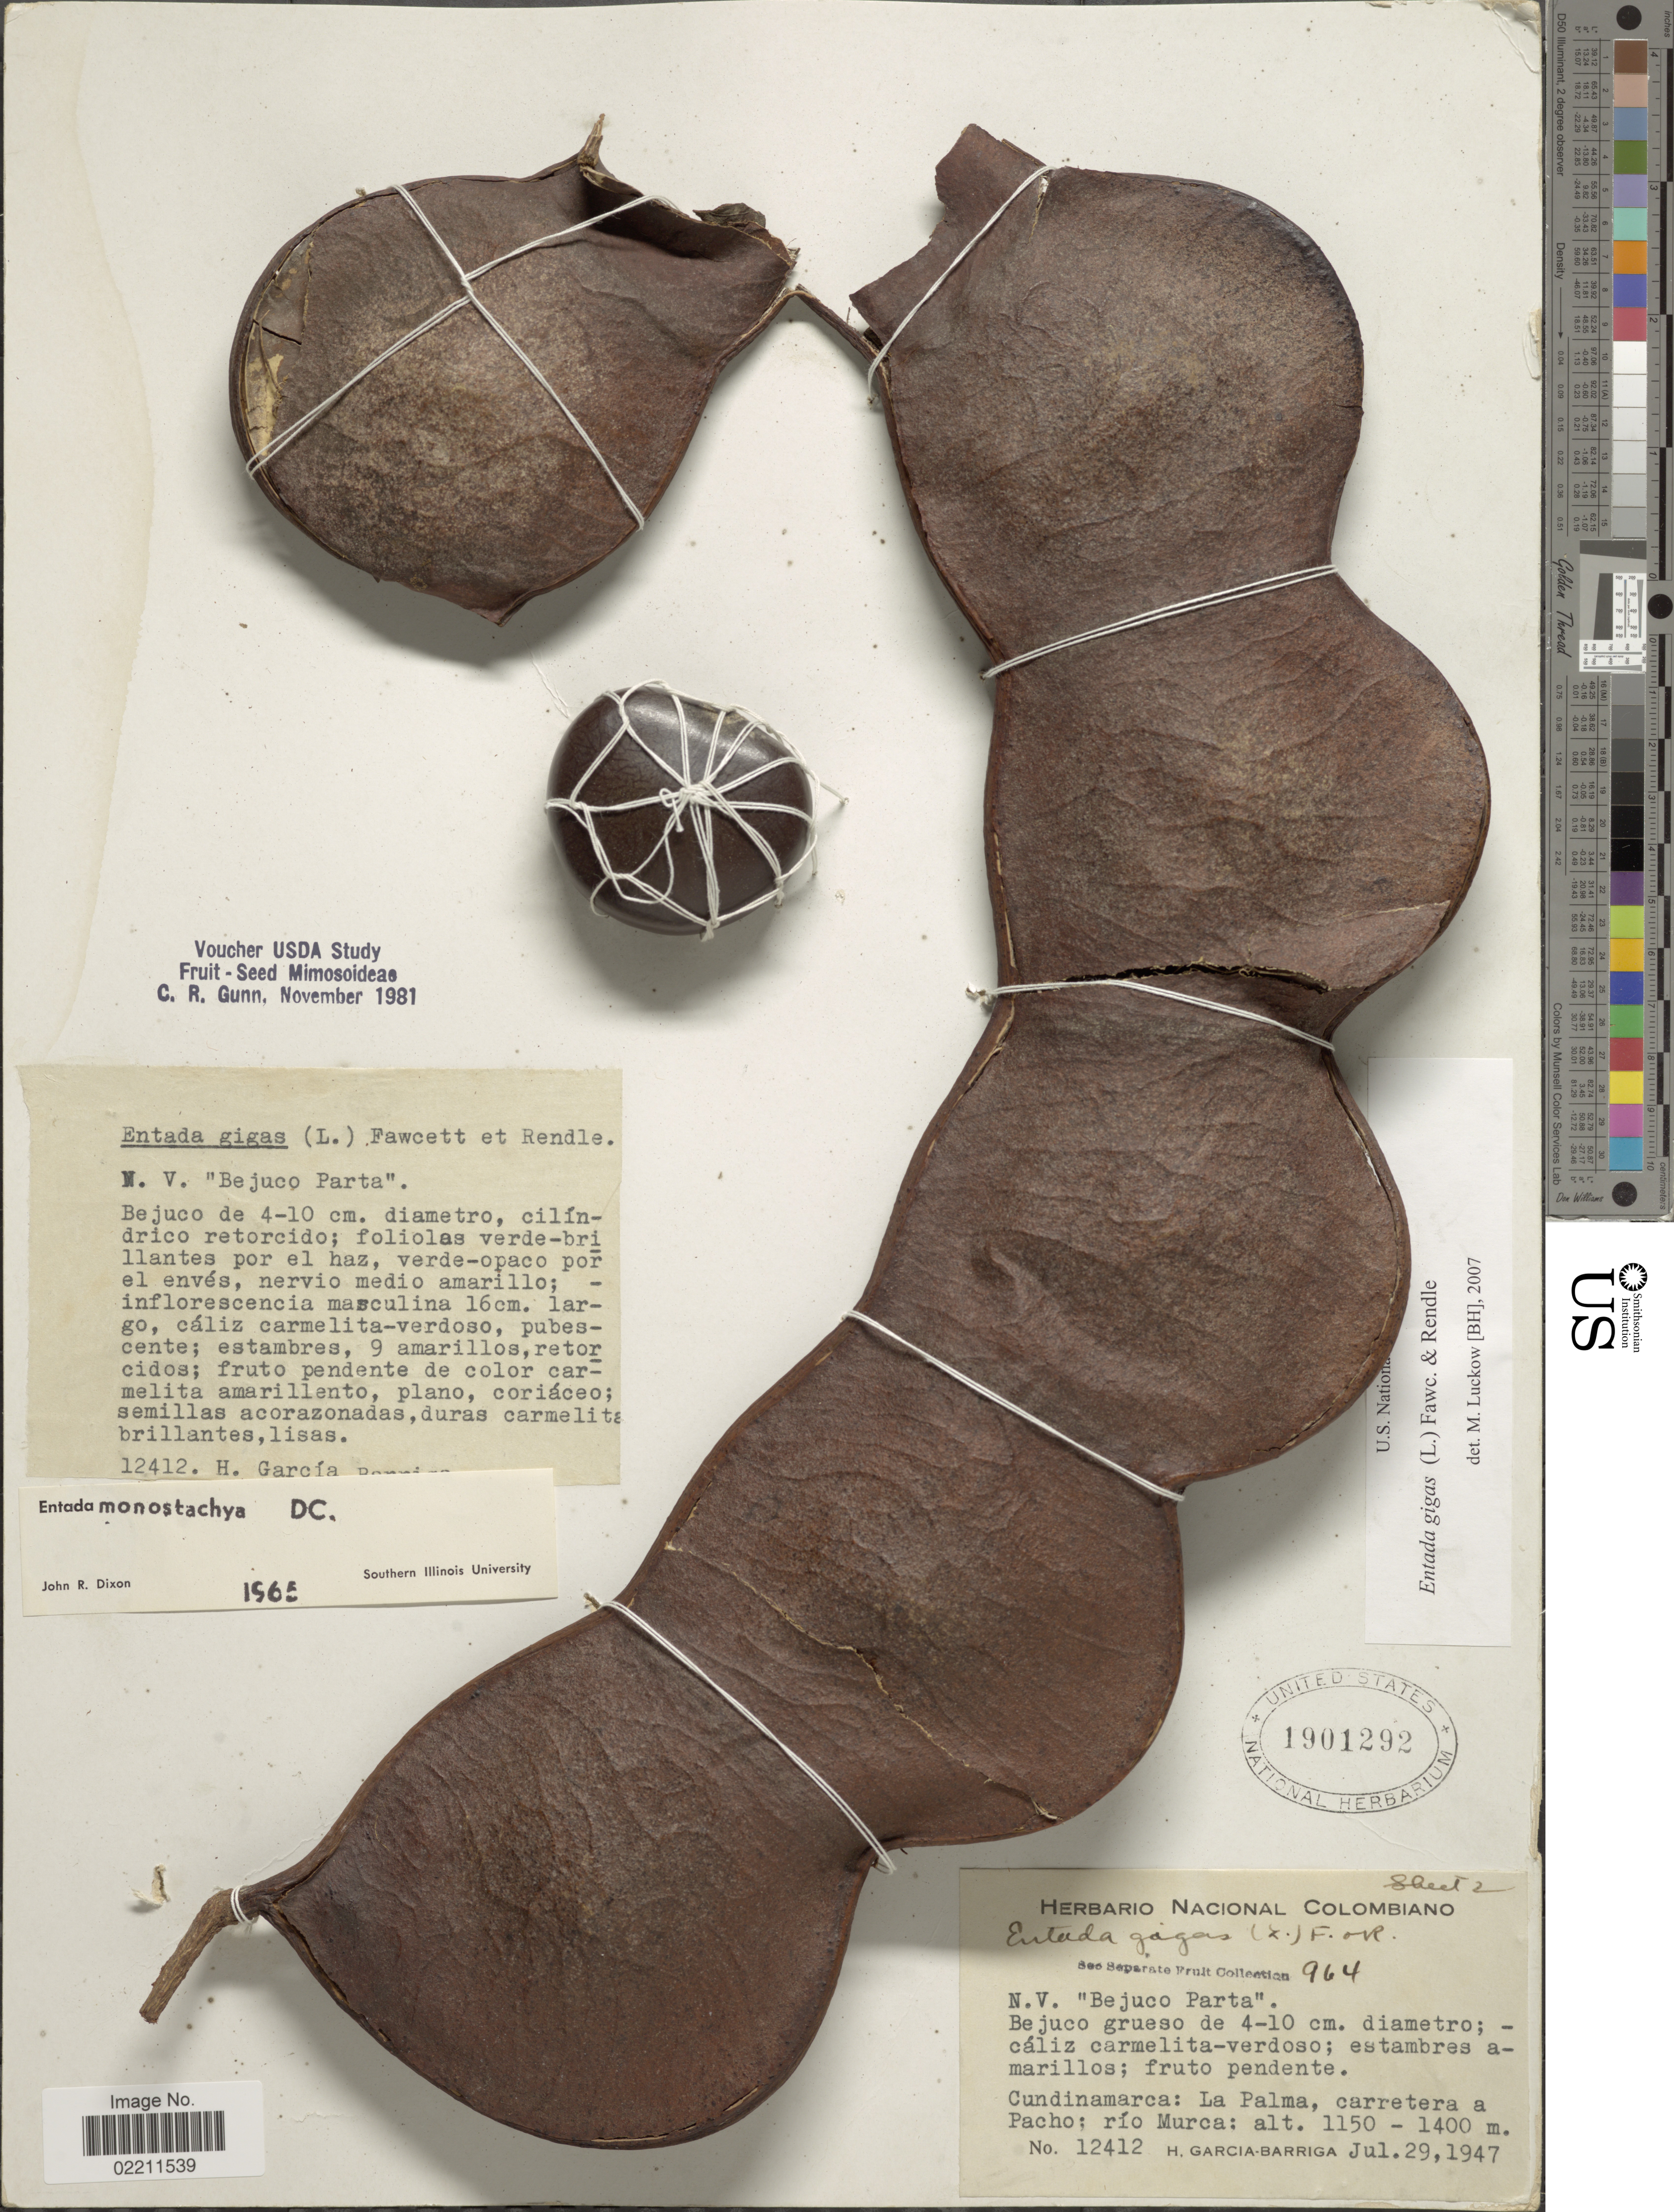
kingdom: Plantae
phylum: Tracheophyta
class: Magnoliopsida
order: Fabales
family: Fabaceae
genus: Entada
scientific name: Entada gigas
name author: (L.) Fawc. & Rendle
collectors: H. García Barriga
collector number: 12412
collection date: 1947-07-29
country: Colombia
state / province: Cundinamarca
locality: Cundinamarca: La Palma, carretera a Pacho; rio Murca.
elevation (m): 1150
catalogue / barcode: US 1901292